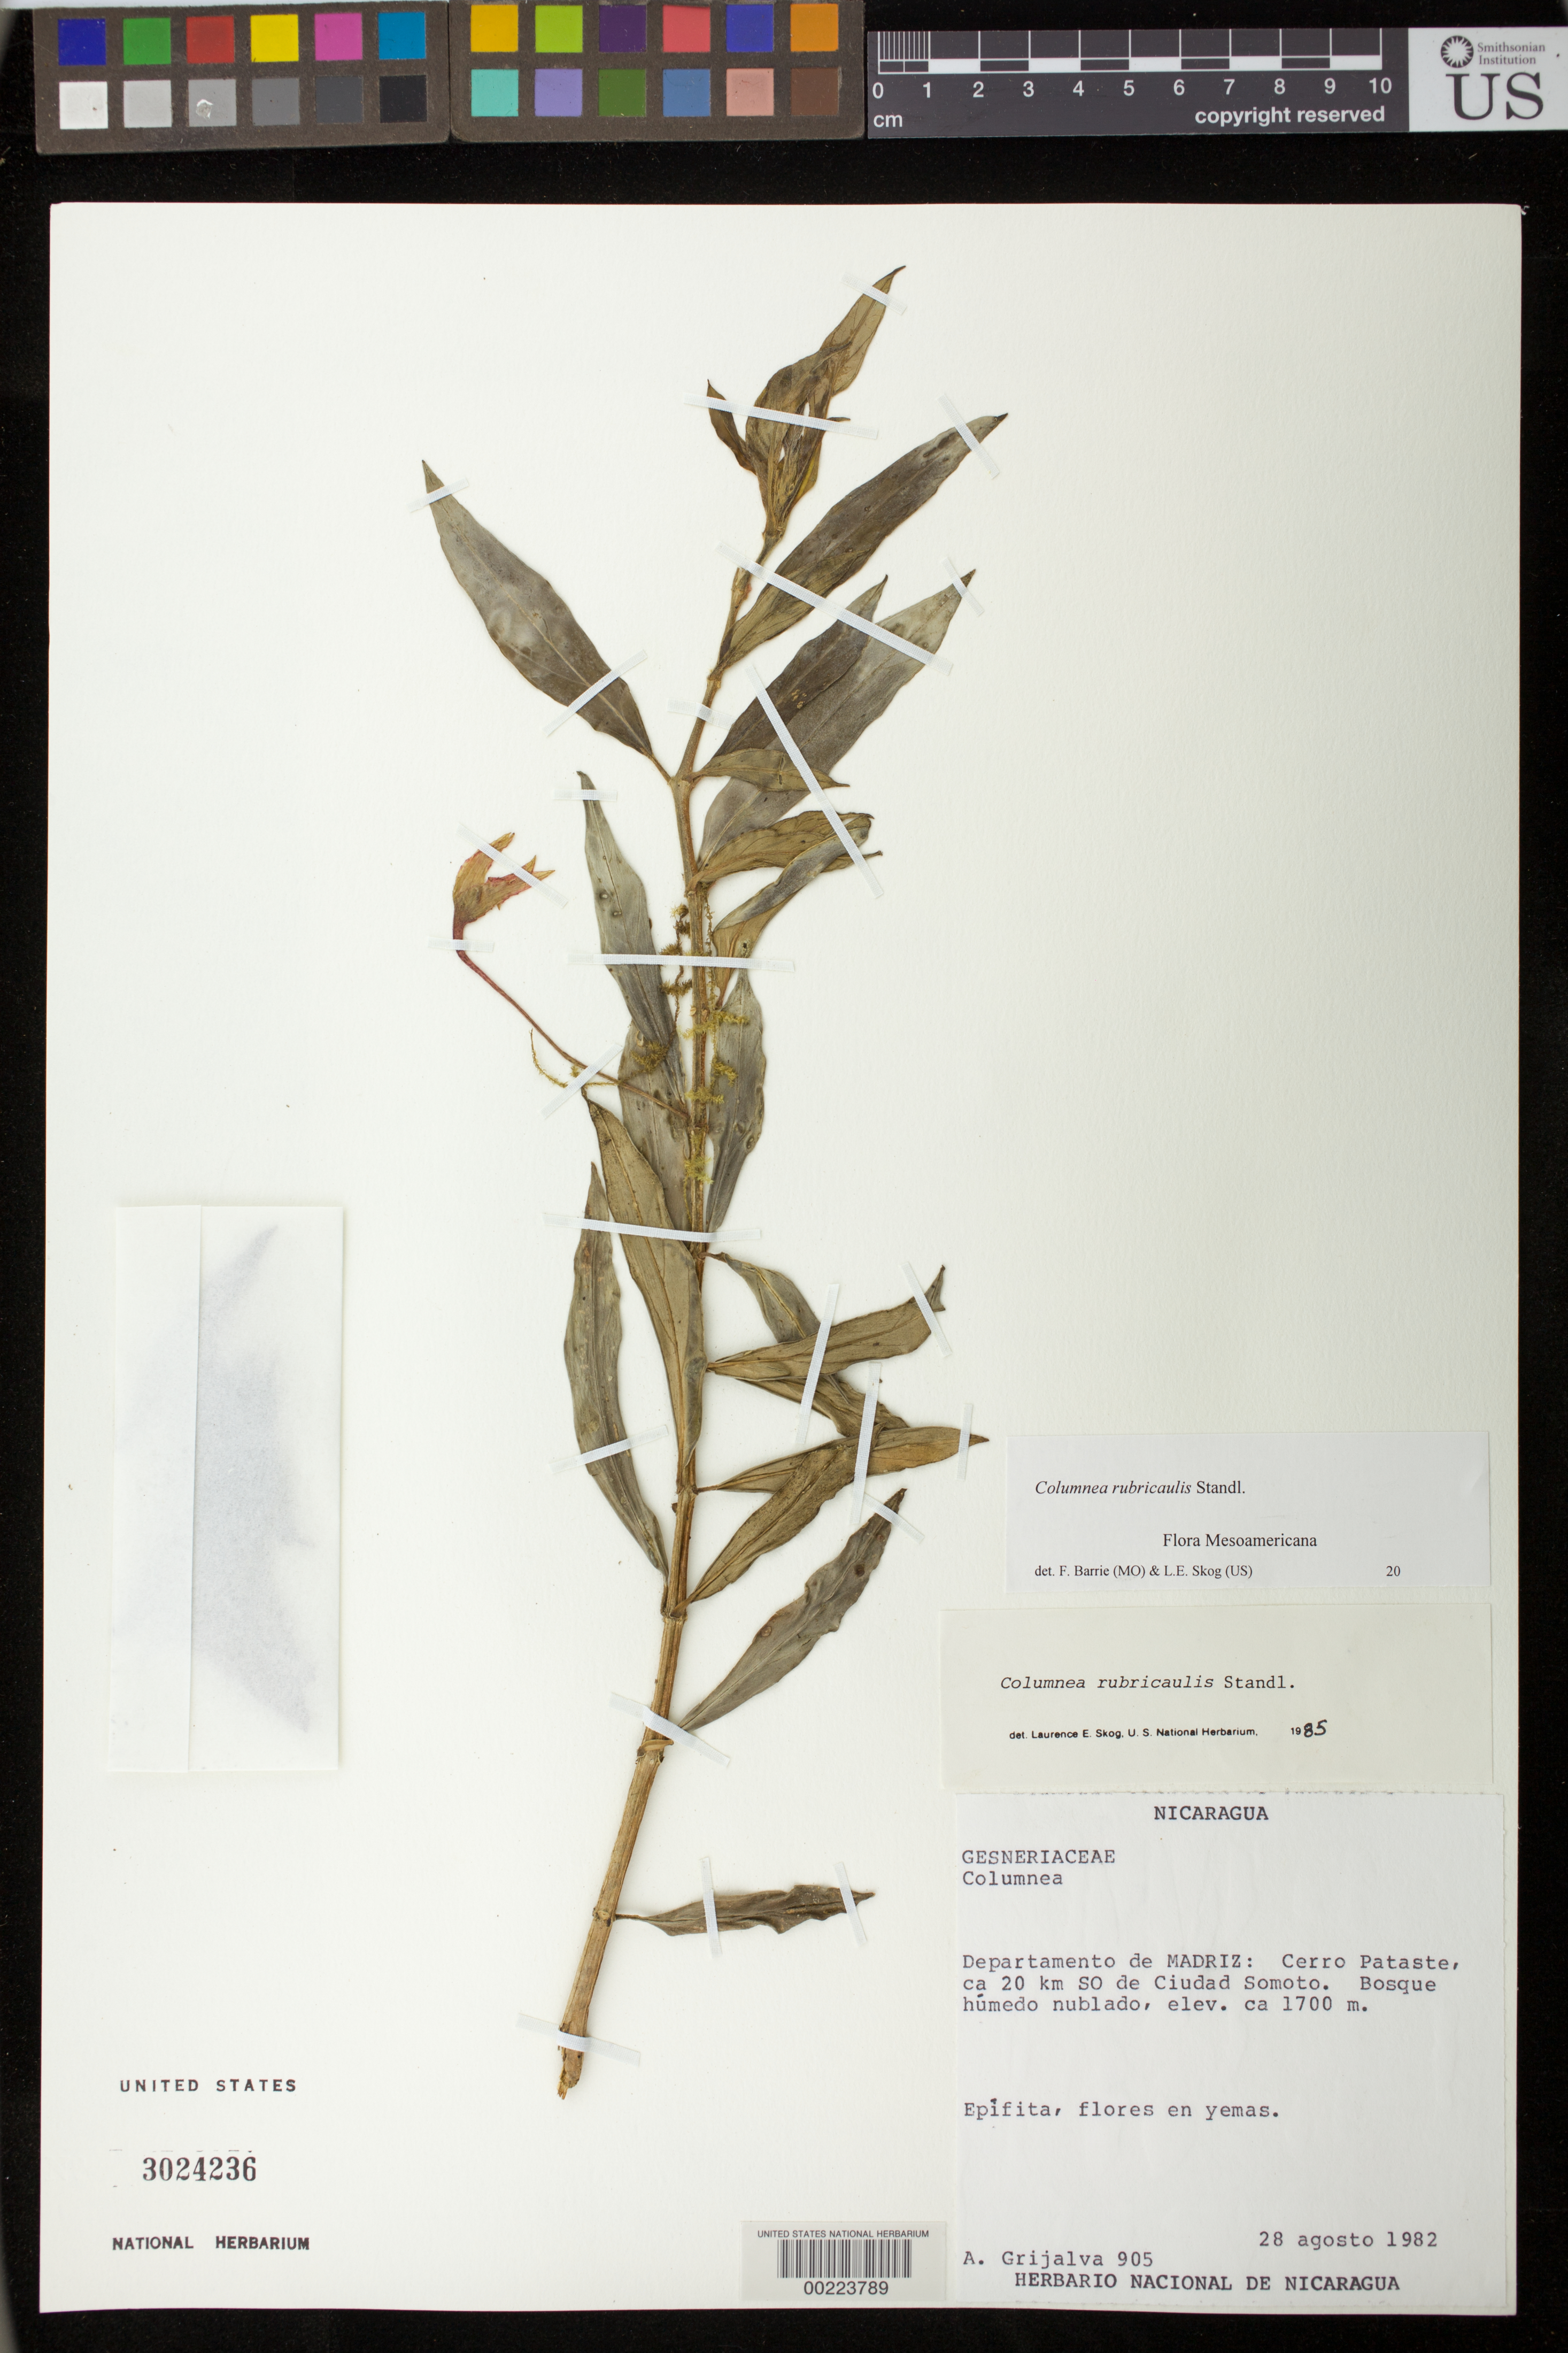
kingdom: Plantae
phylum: Tracheophyta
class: Magnoliopsida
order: Lamiales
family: Gesneriaceae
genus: Columnea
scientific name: Columnea rubricaulis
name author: Standl.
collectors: A. Grijalva P.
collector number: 905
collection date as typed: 28 Aug 1982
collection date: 1982-08-28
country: Nicaragua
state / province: Madriz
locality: Cerro Pataste, ca 20 km SW of Ciudad Somoto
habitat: Humid cloud forest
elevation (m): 1700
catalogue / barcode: US 3024236